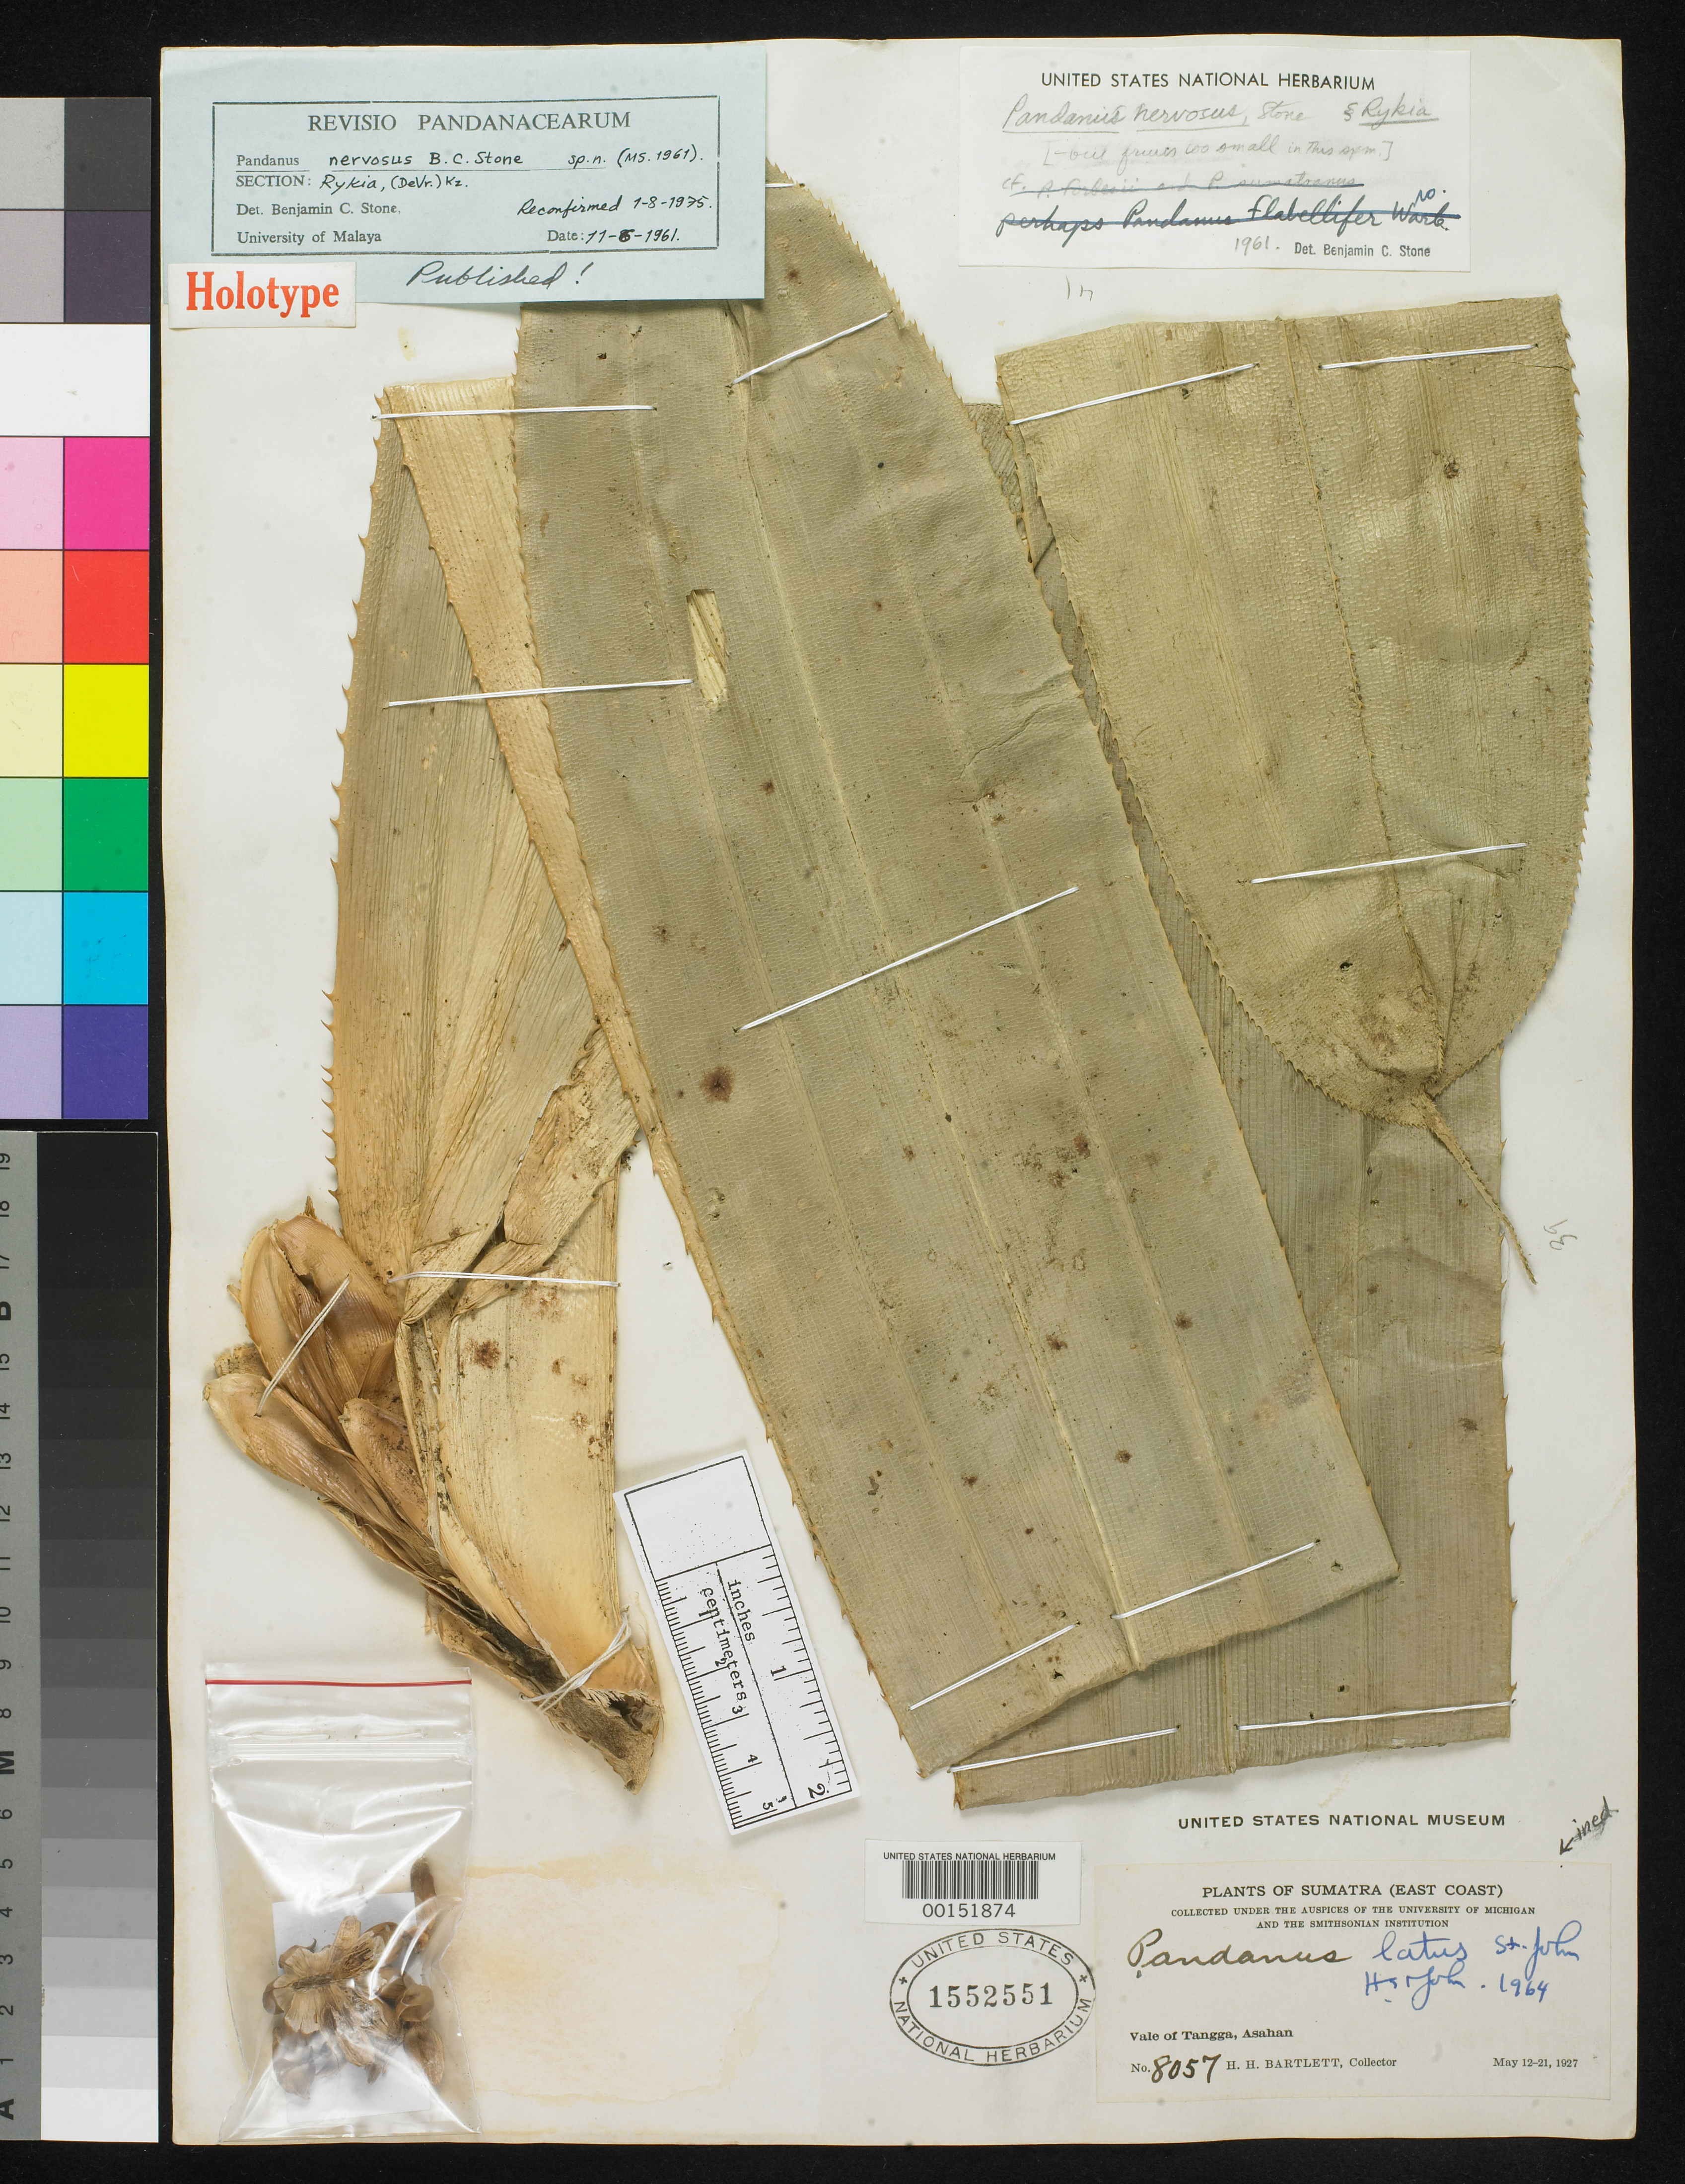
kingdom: Plantae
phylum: Tracheophyta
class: Liliopsida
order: Pandanales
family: Pandanaceae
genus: Pandanus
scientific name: Pandanus nervosus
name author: B.C. Stone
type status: Holotype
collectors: H. H. Bartlett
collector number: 8057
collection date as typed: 12 May 1927 to 21 May 1927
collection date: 1927-05-12/1927-05-21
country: Indonesia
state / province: Sumatra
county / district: Sumatera Utara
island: Sumatra Island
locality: Vale of Tangga, Asahan, E coast.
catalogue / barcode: US 1552551